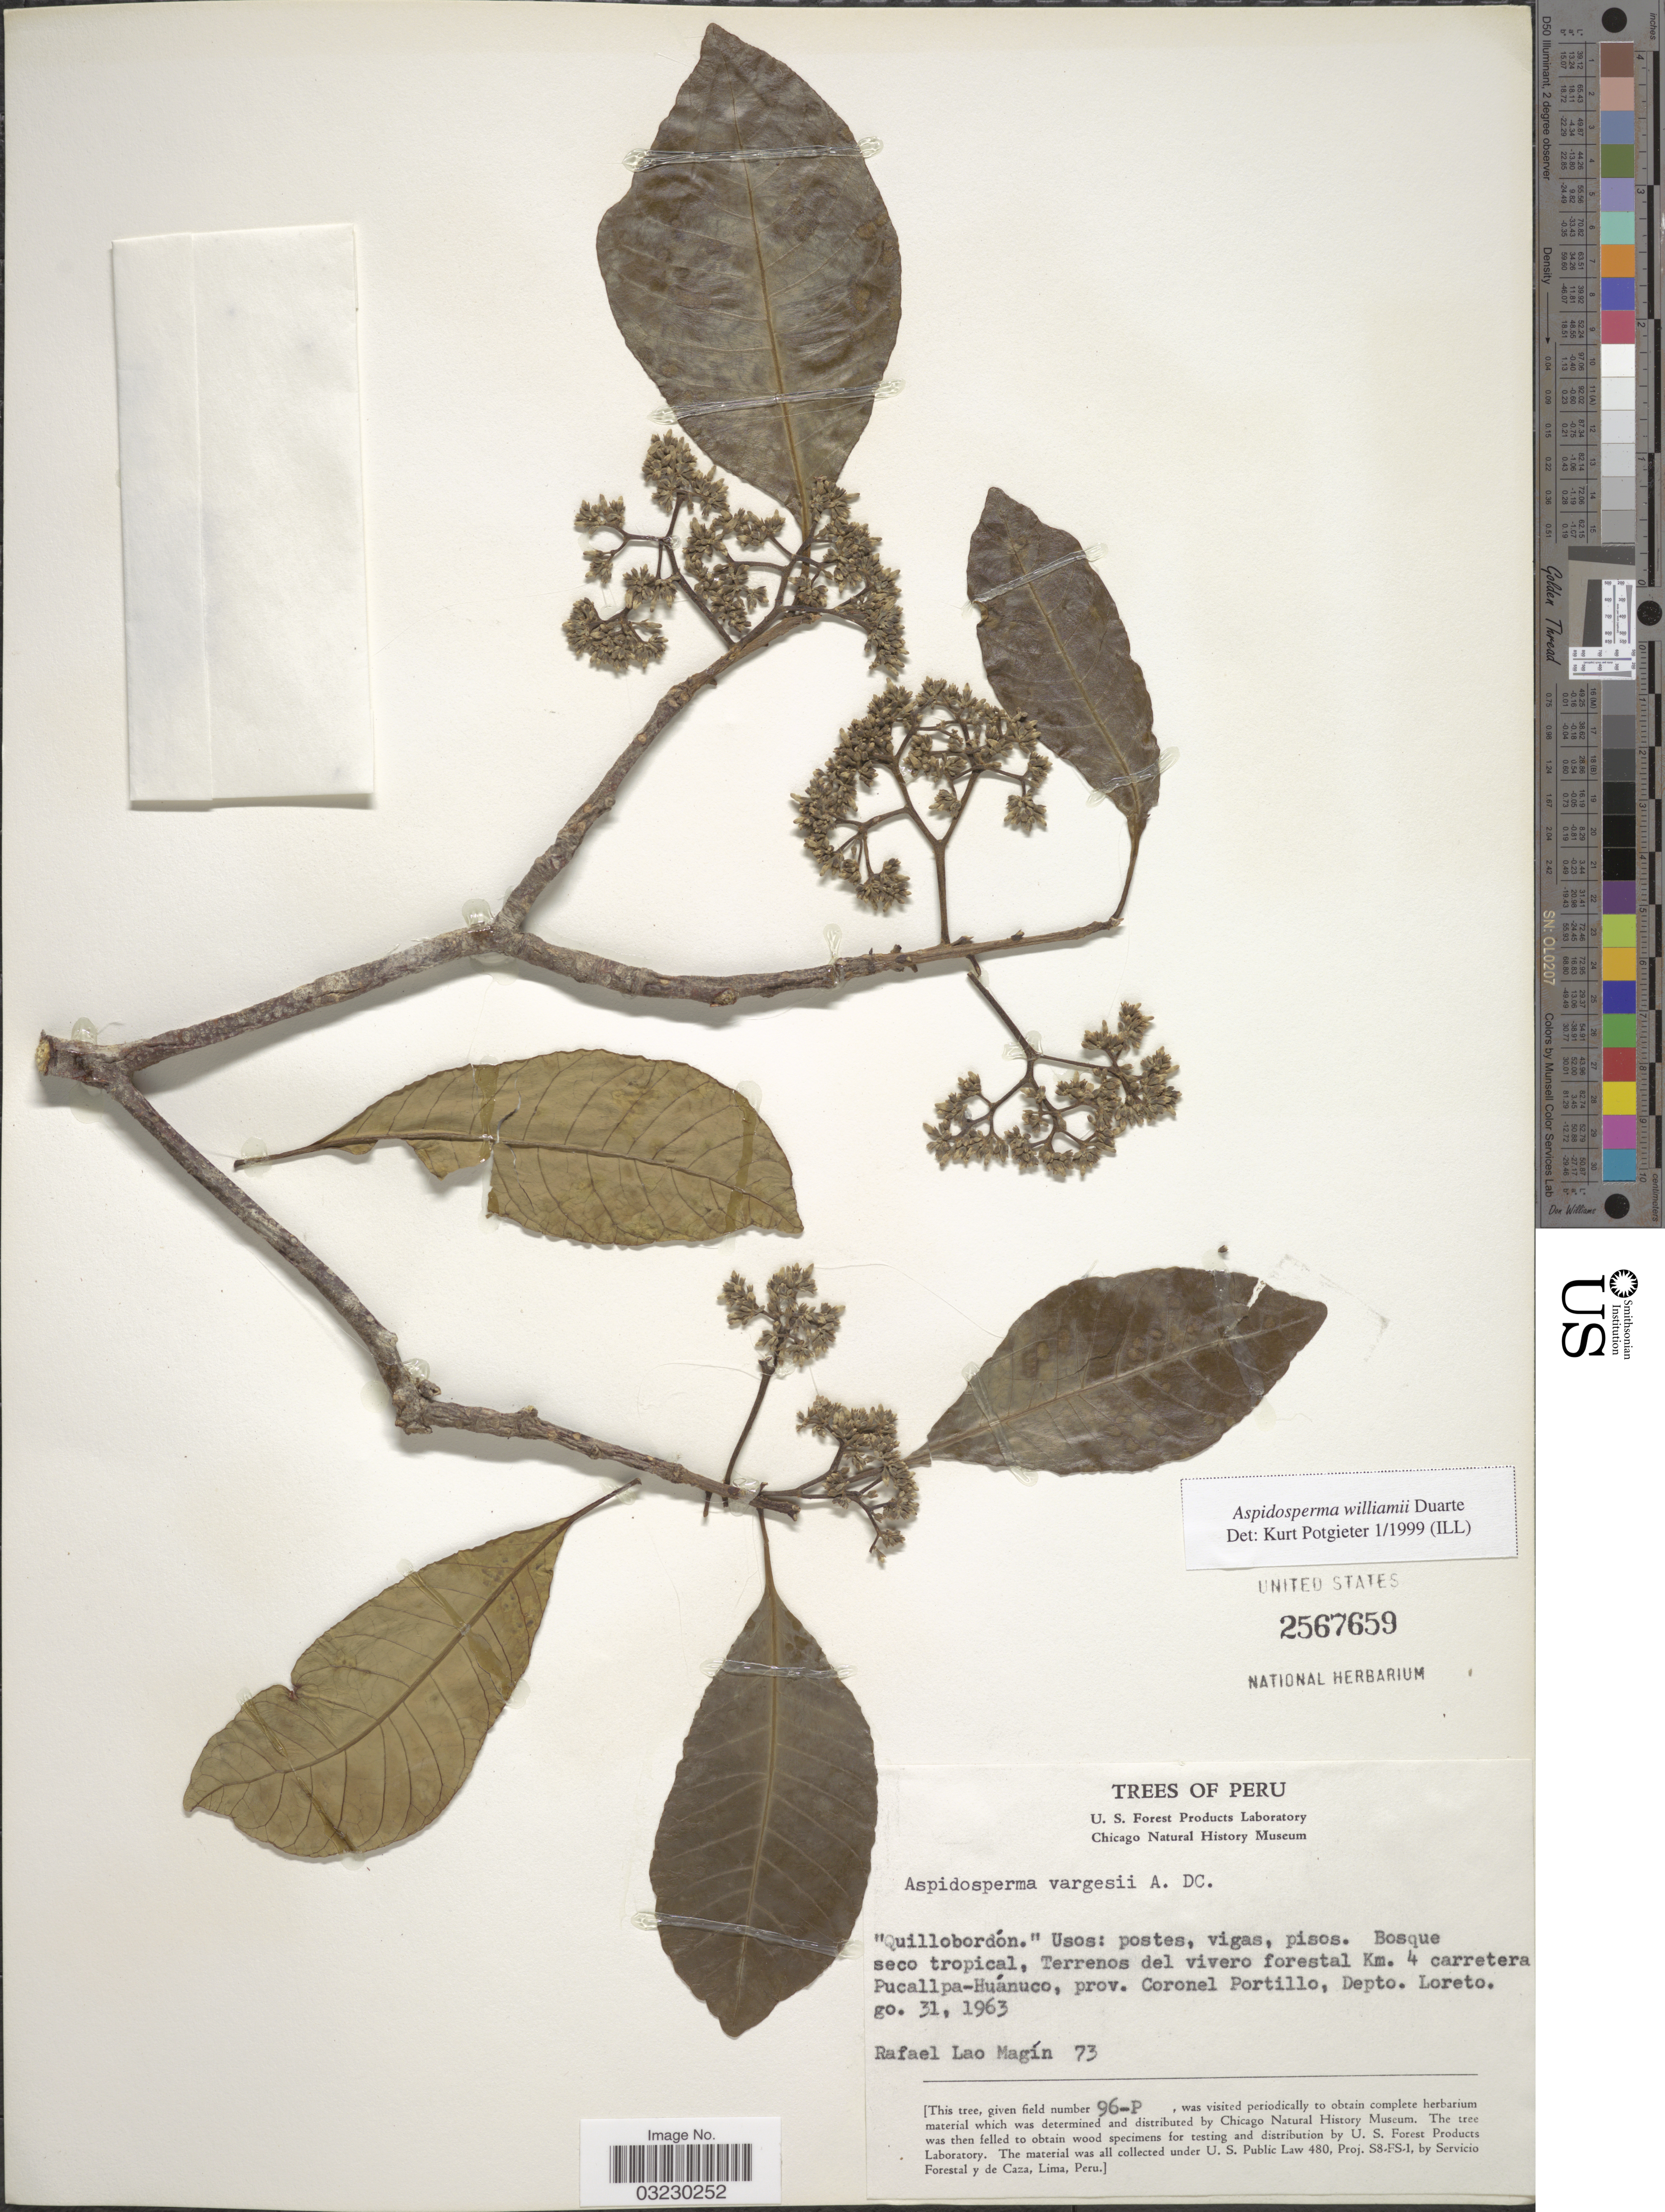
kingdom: Plantae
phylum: Tracheophyta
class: Magnoliopsida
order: Gentianales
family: Apocynaceae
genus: Aspidosperma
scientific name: Aspidosperma williamii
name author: Duarte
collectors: R. L. Magin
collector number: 73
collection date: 1963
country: Peru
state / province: Loreto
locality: Terrenos del vivero forestal Km. 4 carretera Pucallpa-Huánuco, prov. Coronel Portillo, Depto. Loreto.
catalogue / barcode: US 2567659